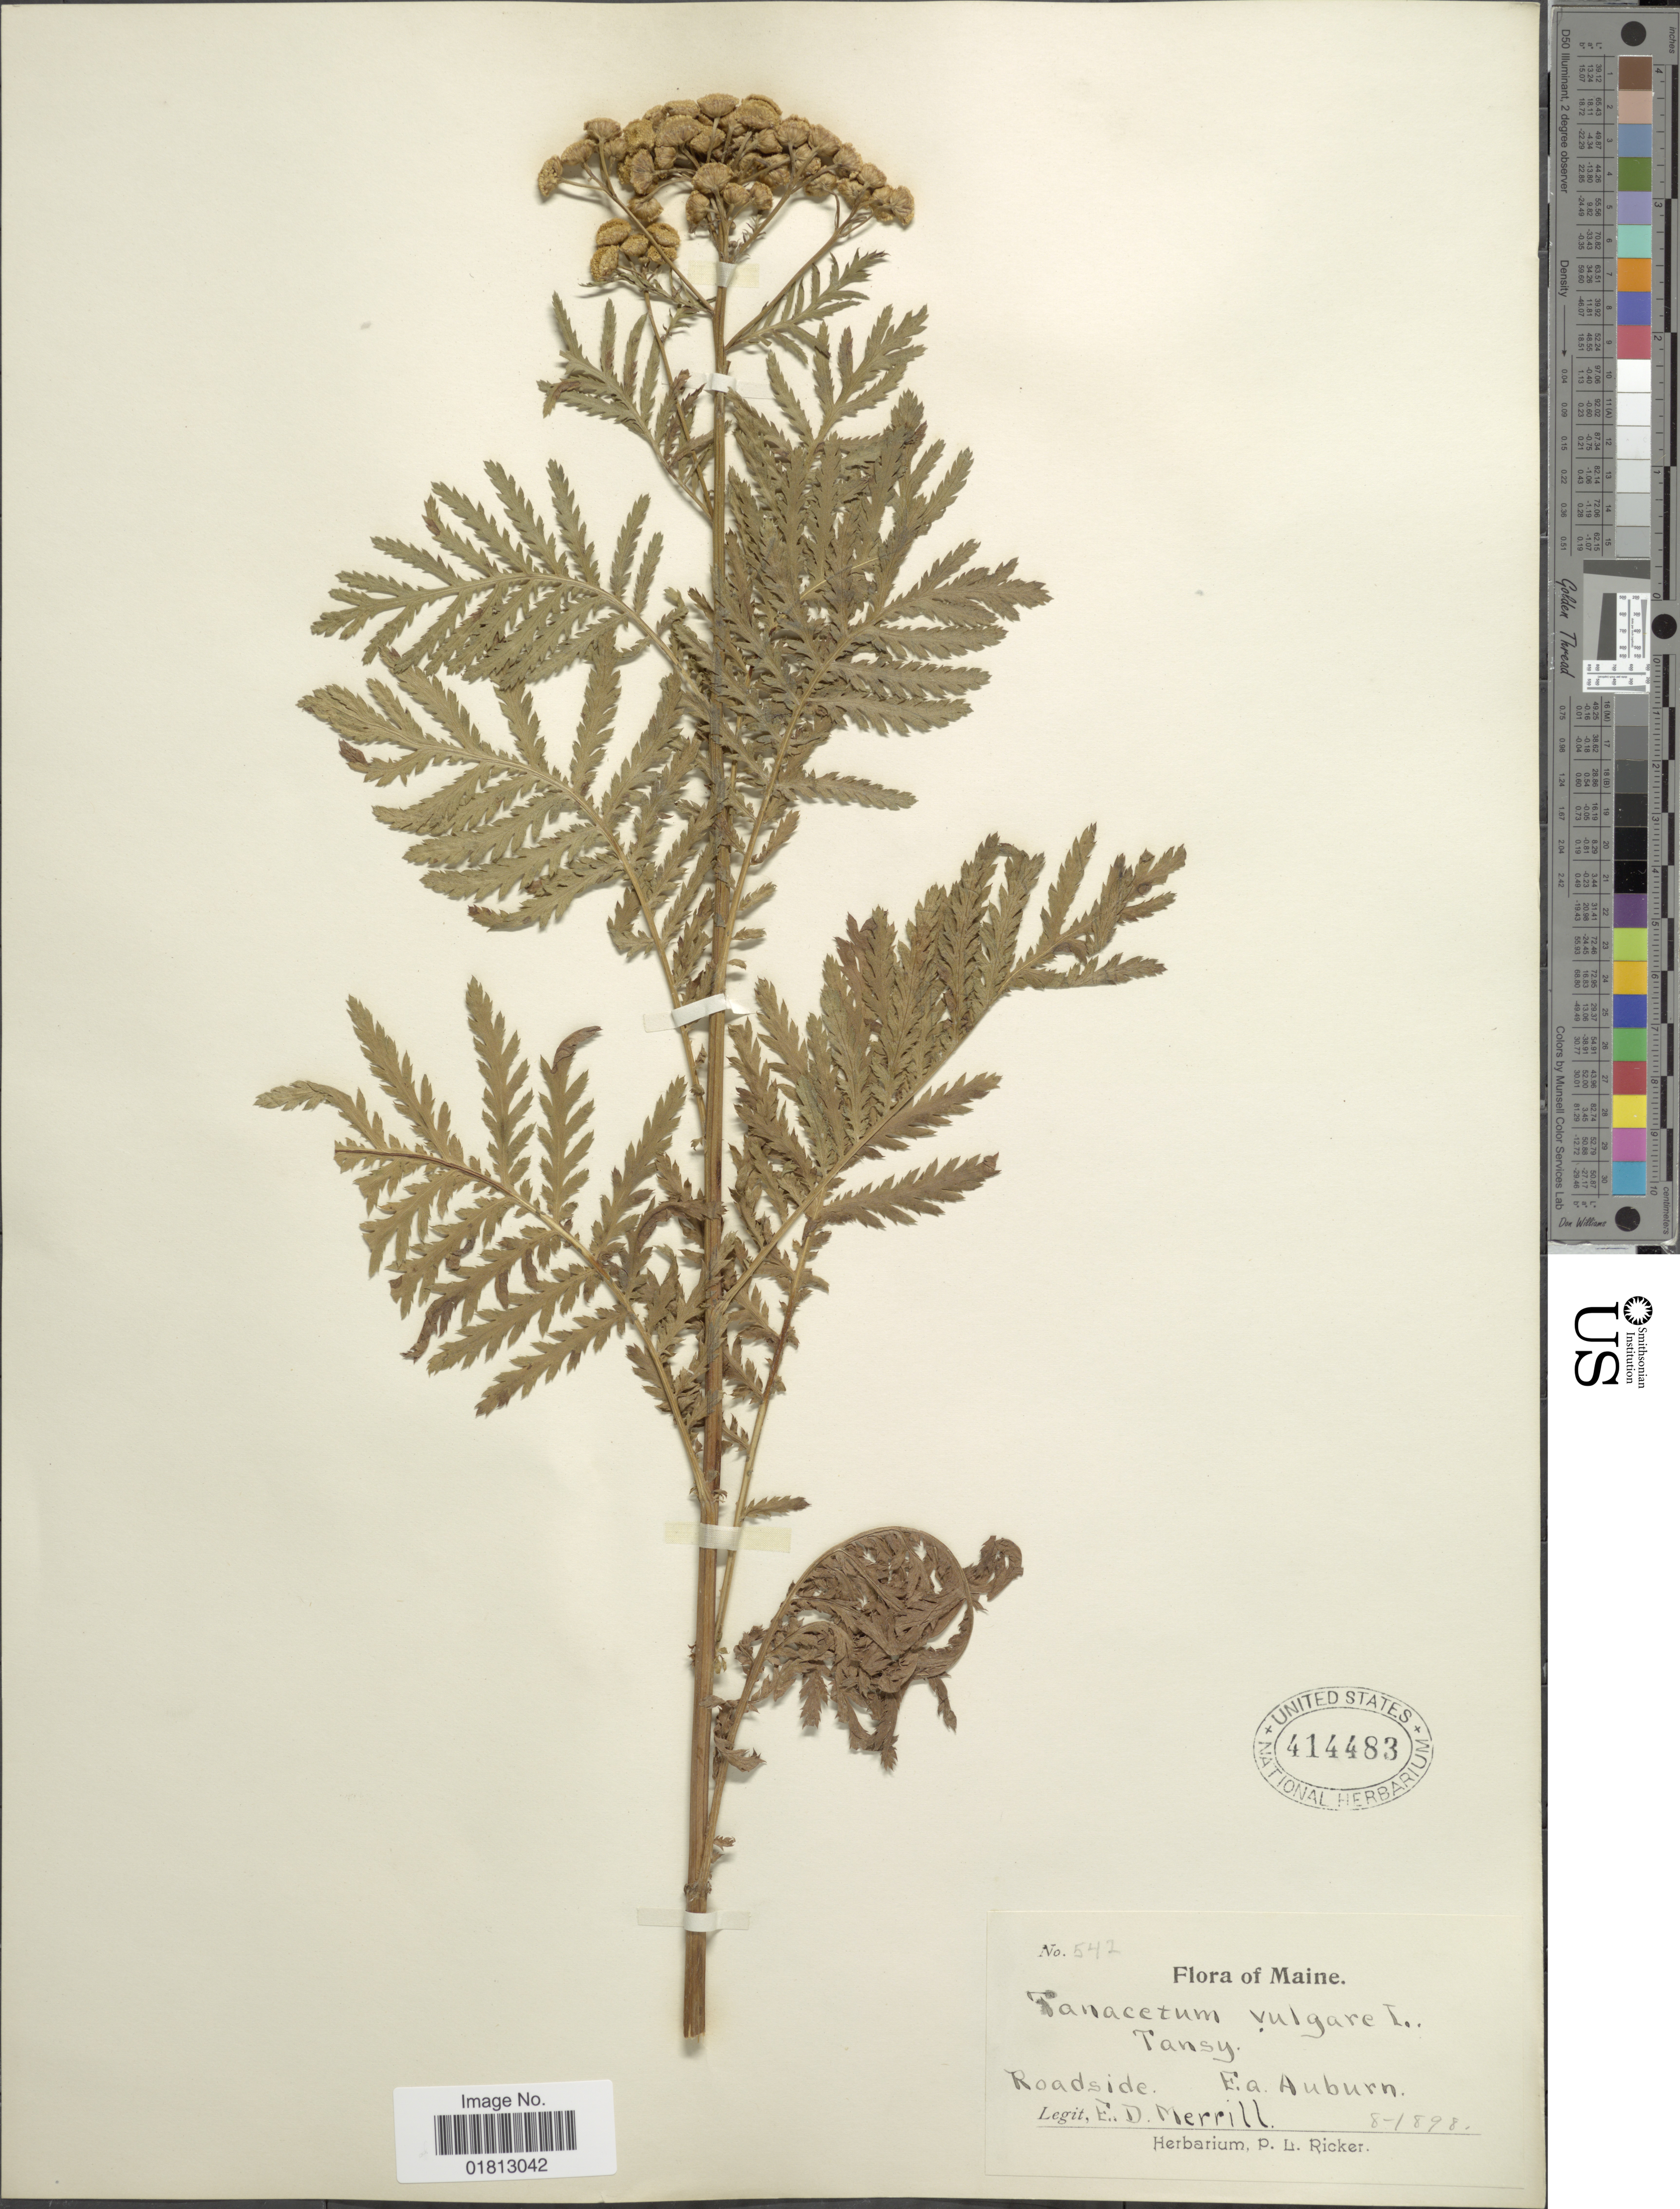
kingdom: Plantae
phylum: Tracheophyta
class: Magnoliopsida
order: Asterales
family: Asteraceae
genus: Tanacetum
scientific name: Tanacetum vulgare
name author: L.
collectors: E. D. Merrill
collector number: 542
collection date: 1898-08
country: United States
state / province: Maine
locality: Tansy, Roadside, E. a Auburn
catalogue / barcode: US 414483